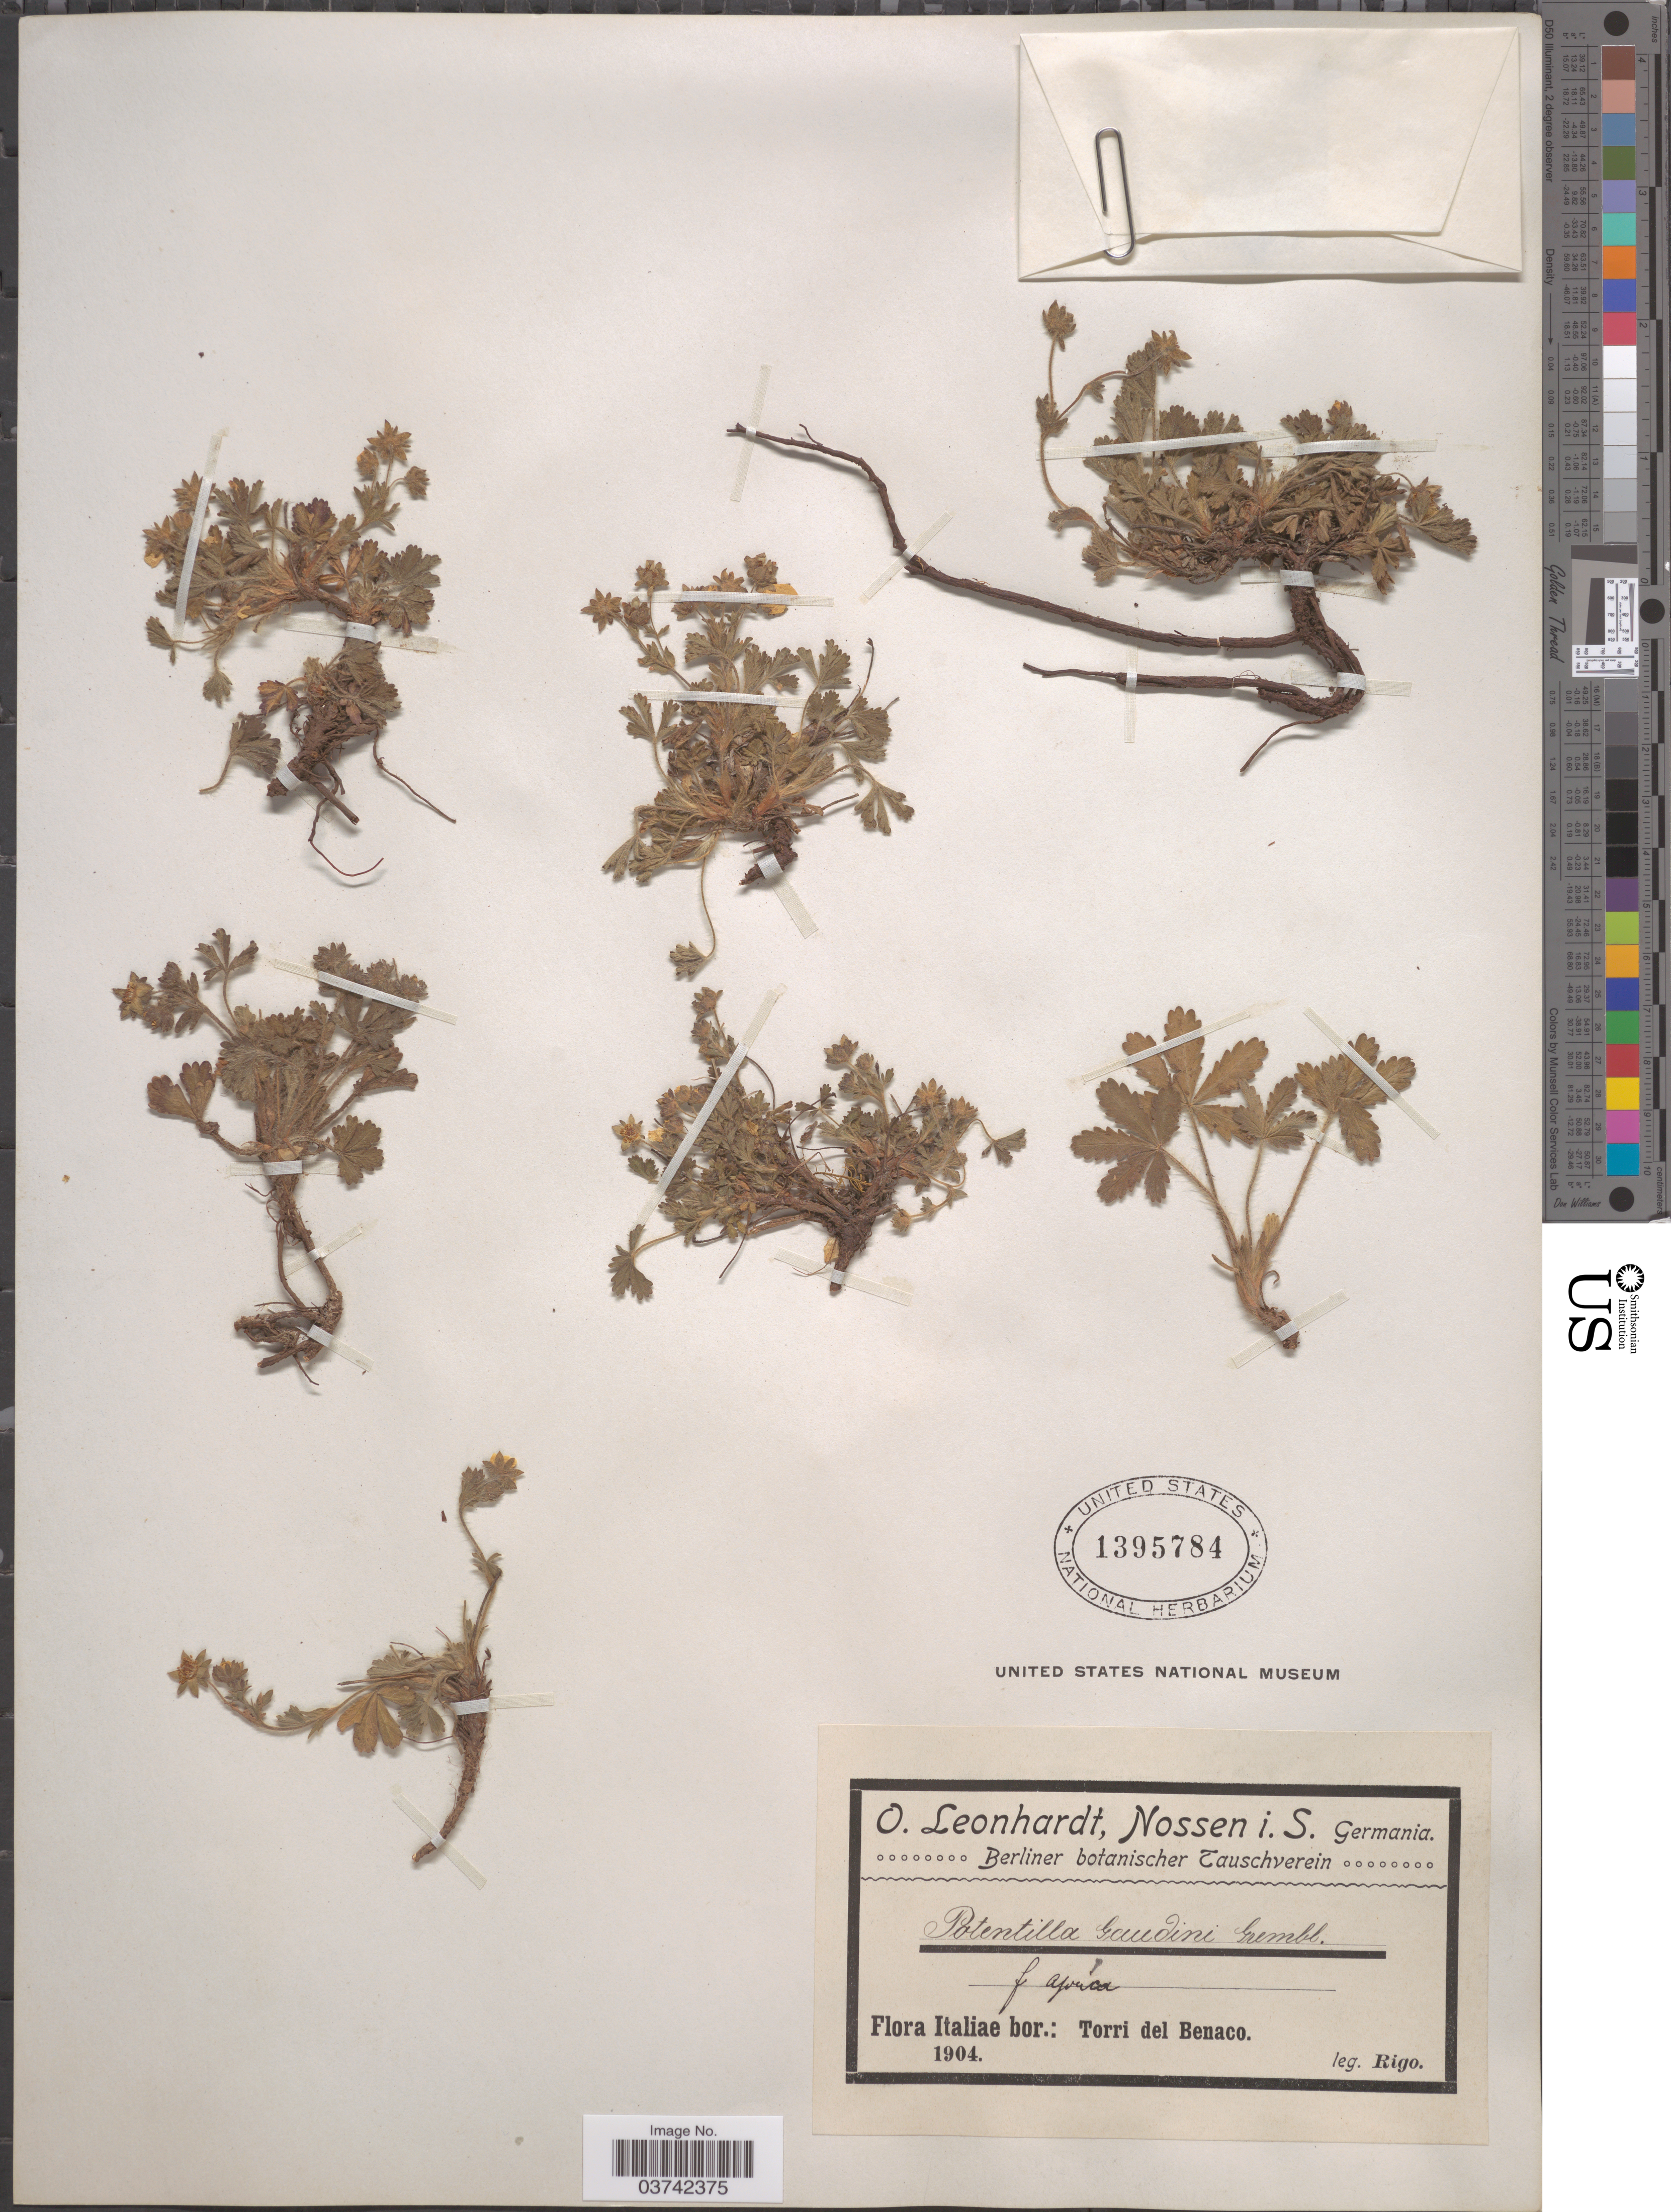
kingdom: Plantae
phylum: Tracheophyta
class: Magnoliopsida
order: Rosales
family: Rosaceae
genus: Potentilla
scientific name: Potentilla gaudinii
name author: Gremli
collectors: -- Rigo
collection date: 1904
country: Italy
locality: Italiae bor.: Torri del Benaco.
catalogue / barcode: US 1395784